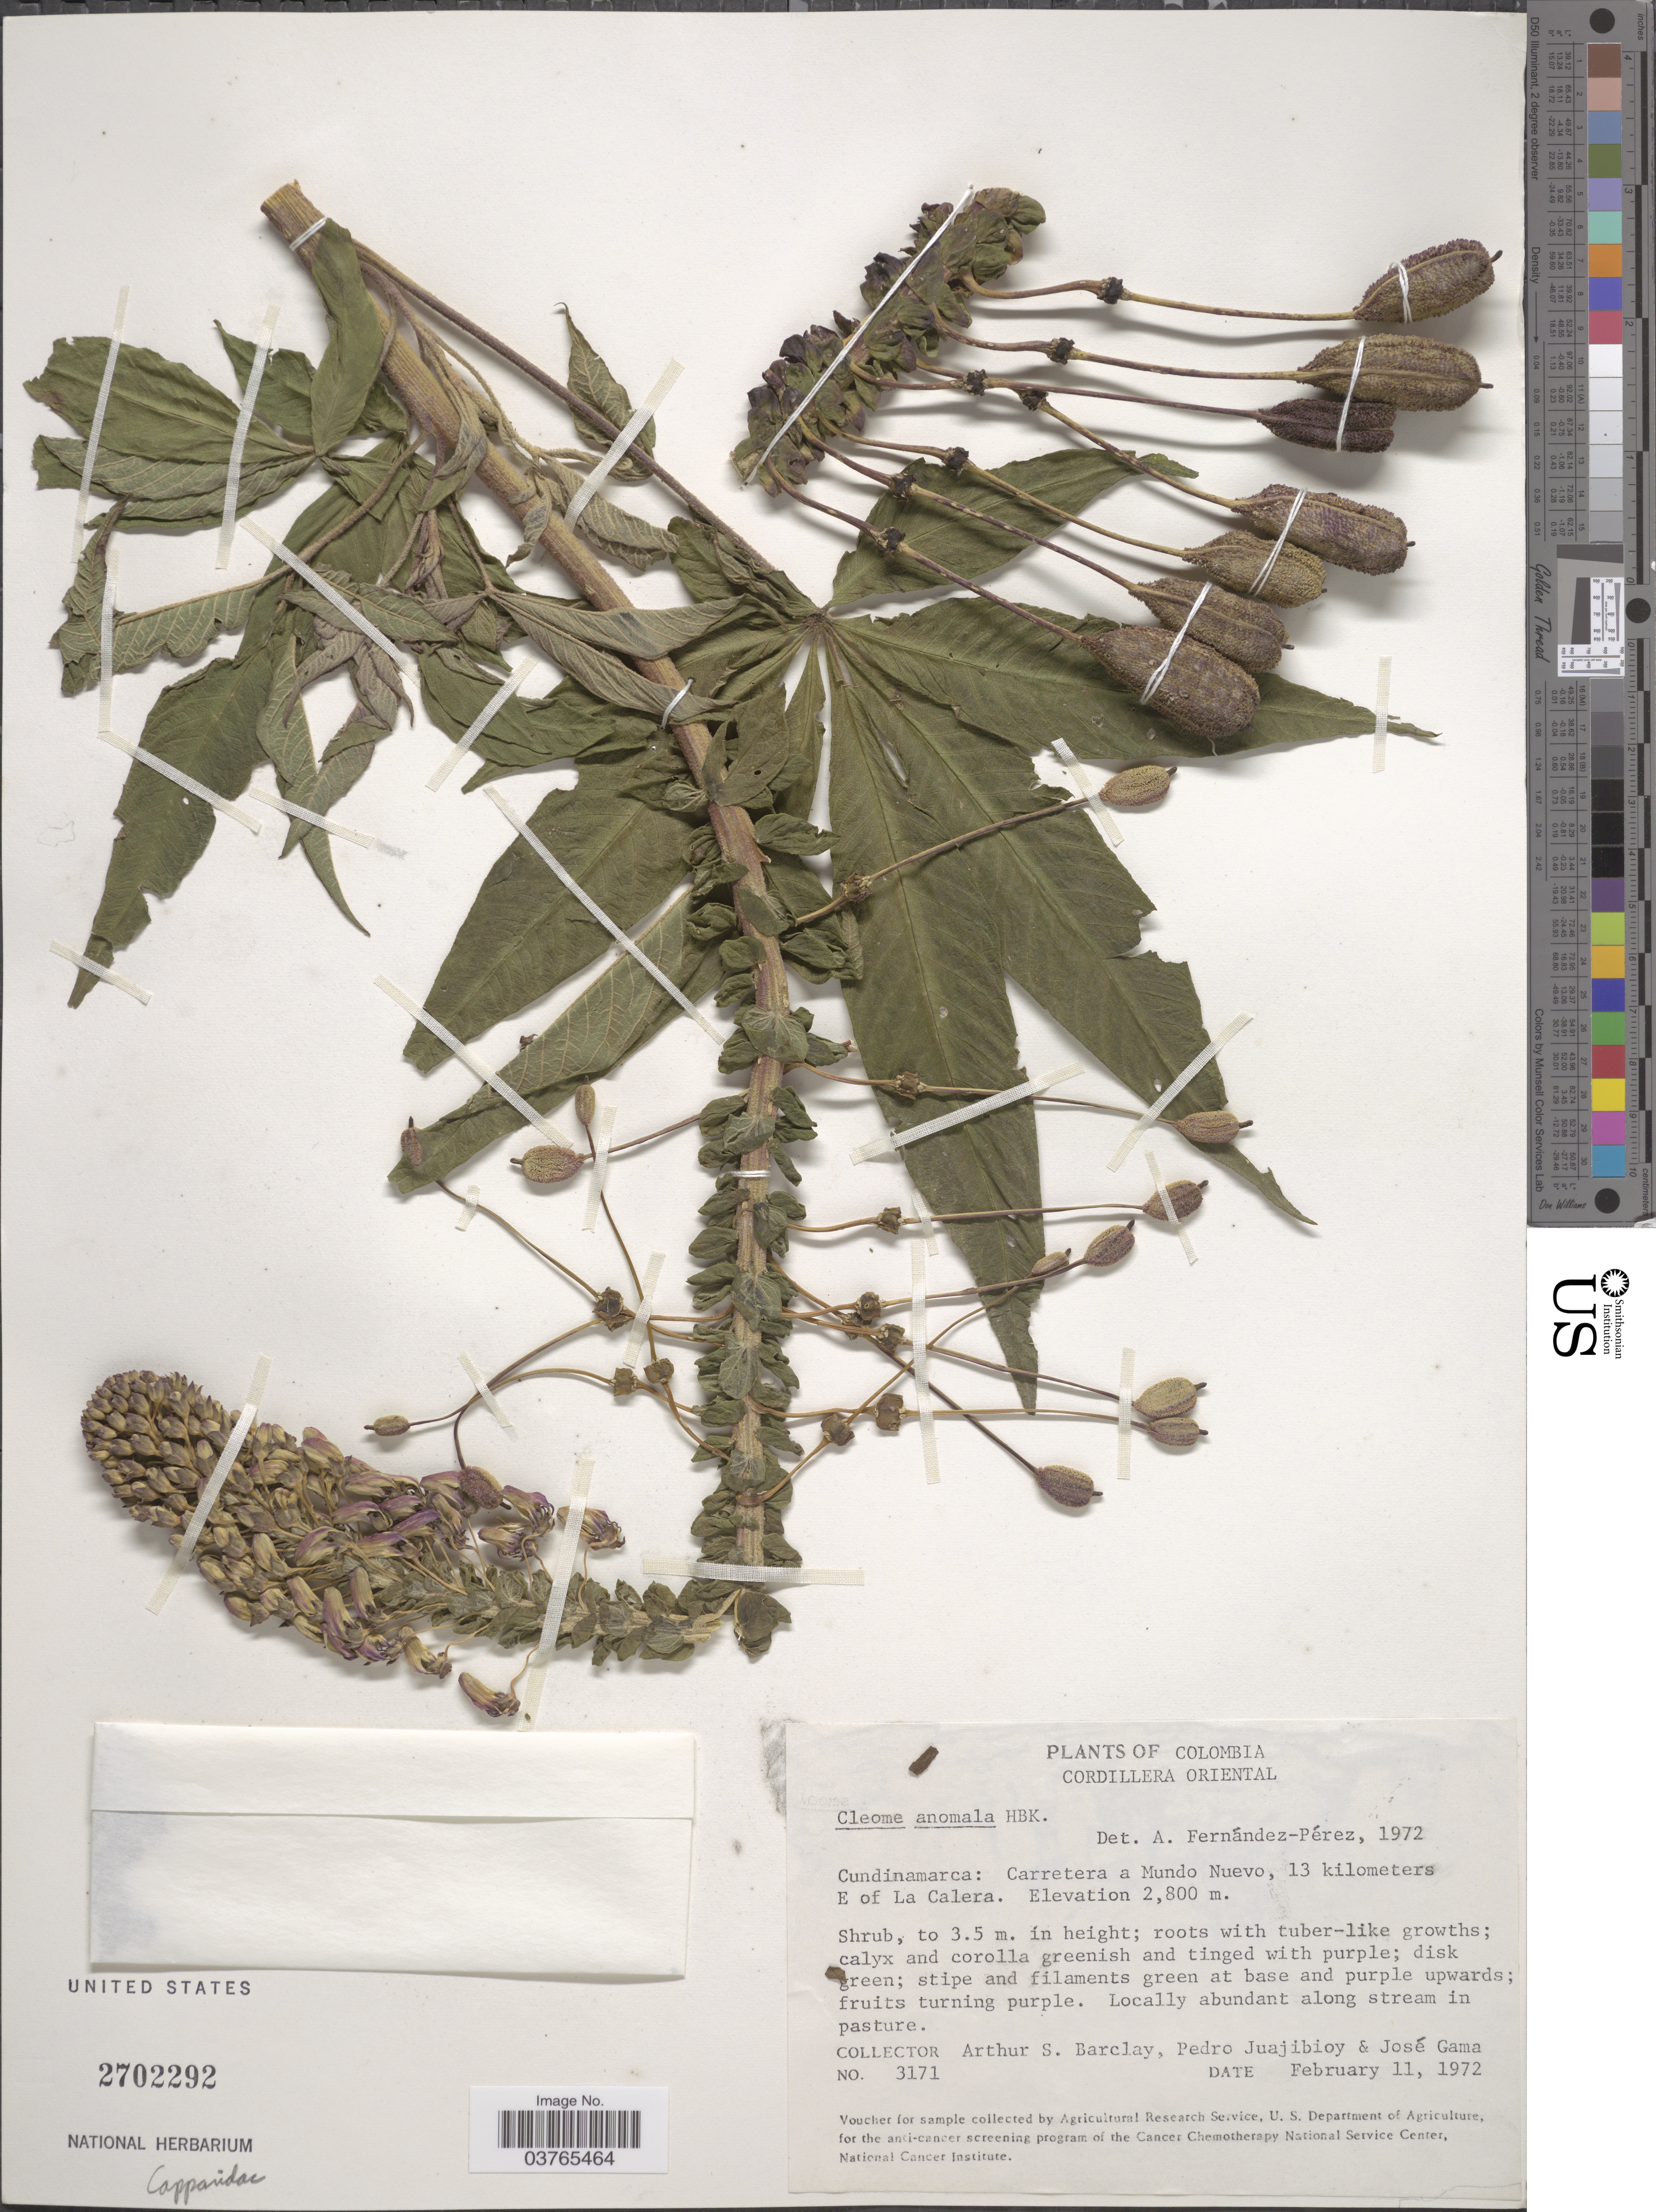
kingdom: Plantae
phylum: Tracheophyta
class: Magnoliopsida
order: Brassicales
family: Cleomaceae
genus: Andinocleome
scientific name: Andinocleome anomala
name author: (Kunth) Iltis ex E.M. McGinty & Roalson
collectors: A. S. Barclay, P. Juajibioy & J. Gama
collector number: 3171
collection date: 1972-02-11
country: Colombia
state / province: Cundinamarca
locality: Cordillera Oriental. Carretera a Mundo Nuevo, 13 kilometers E of La Calera.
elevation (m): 2800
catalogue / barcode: US 2702292